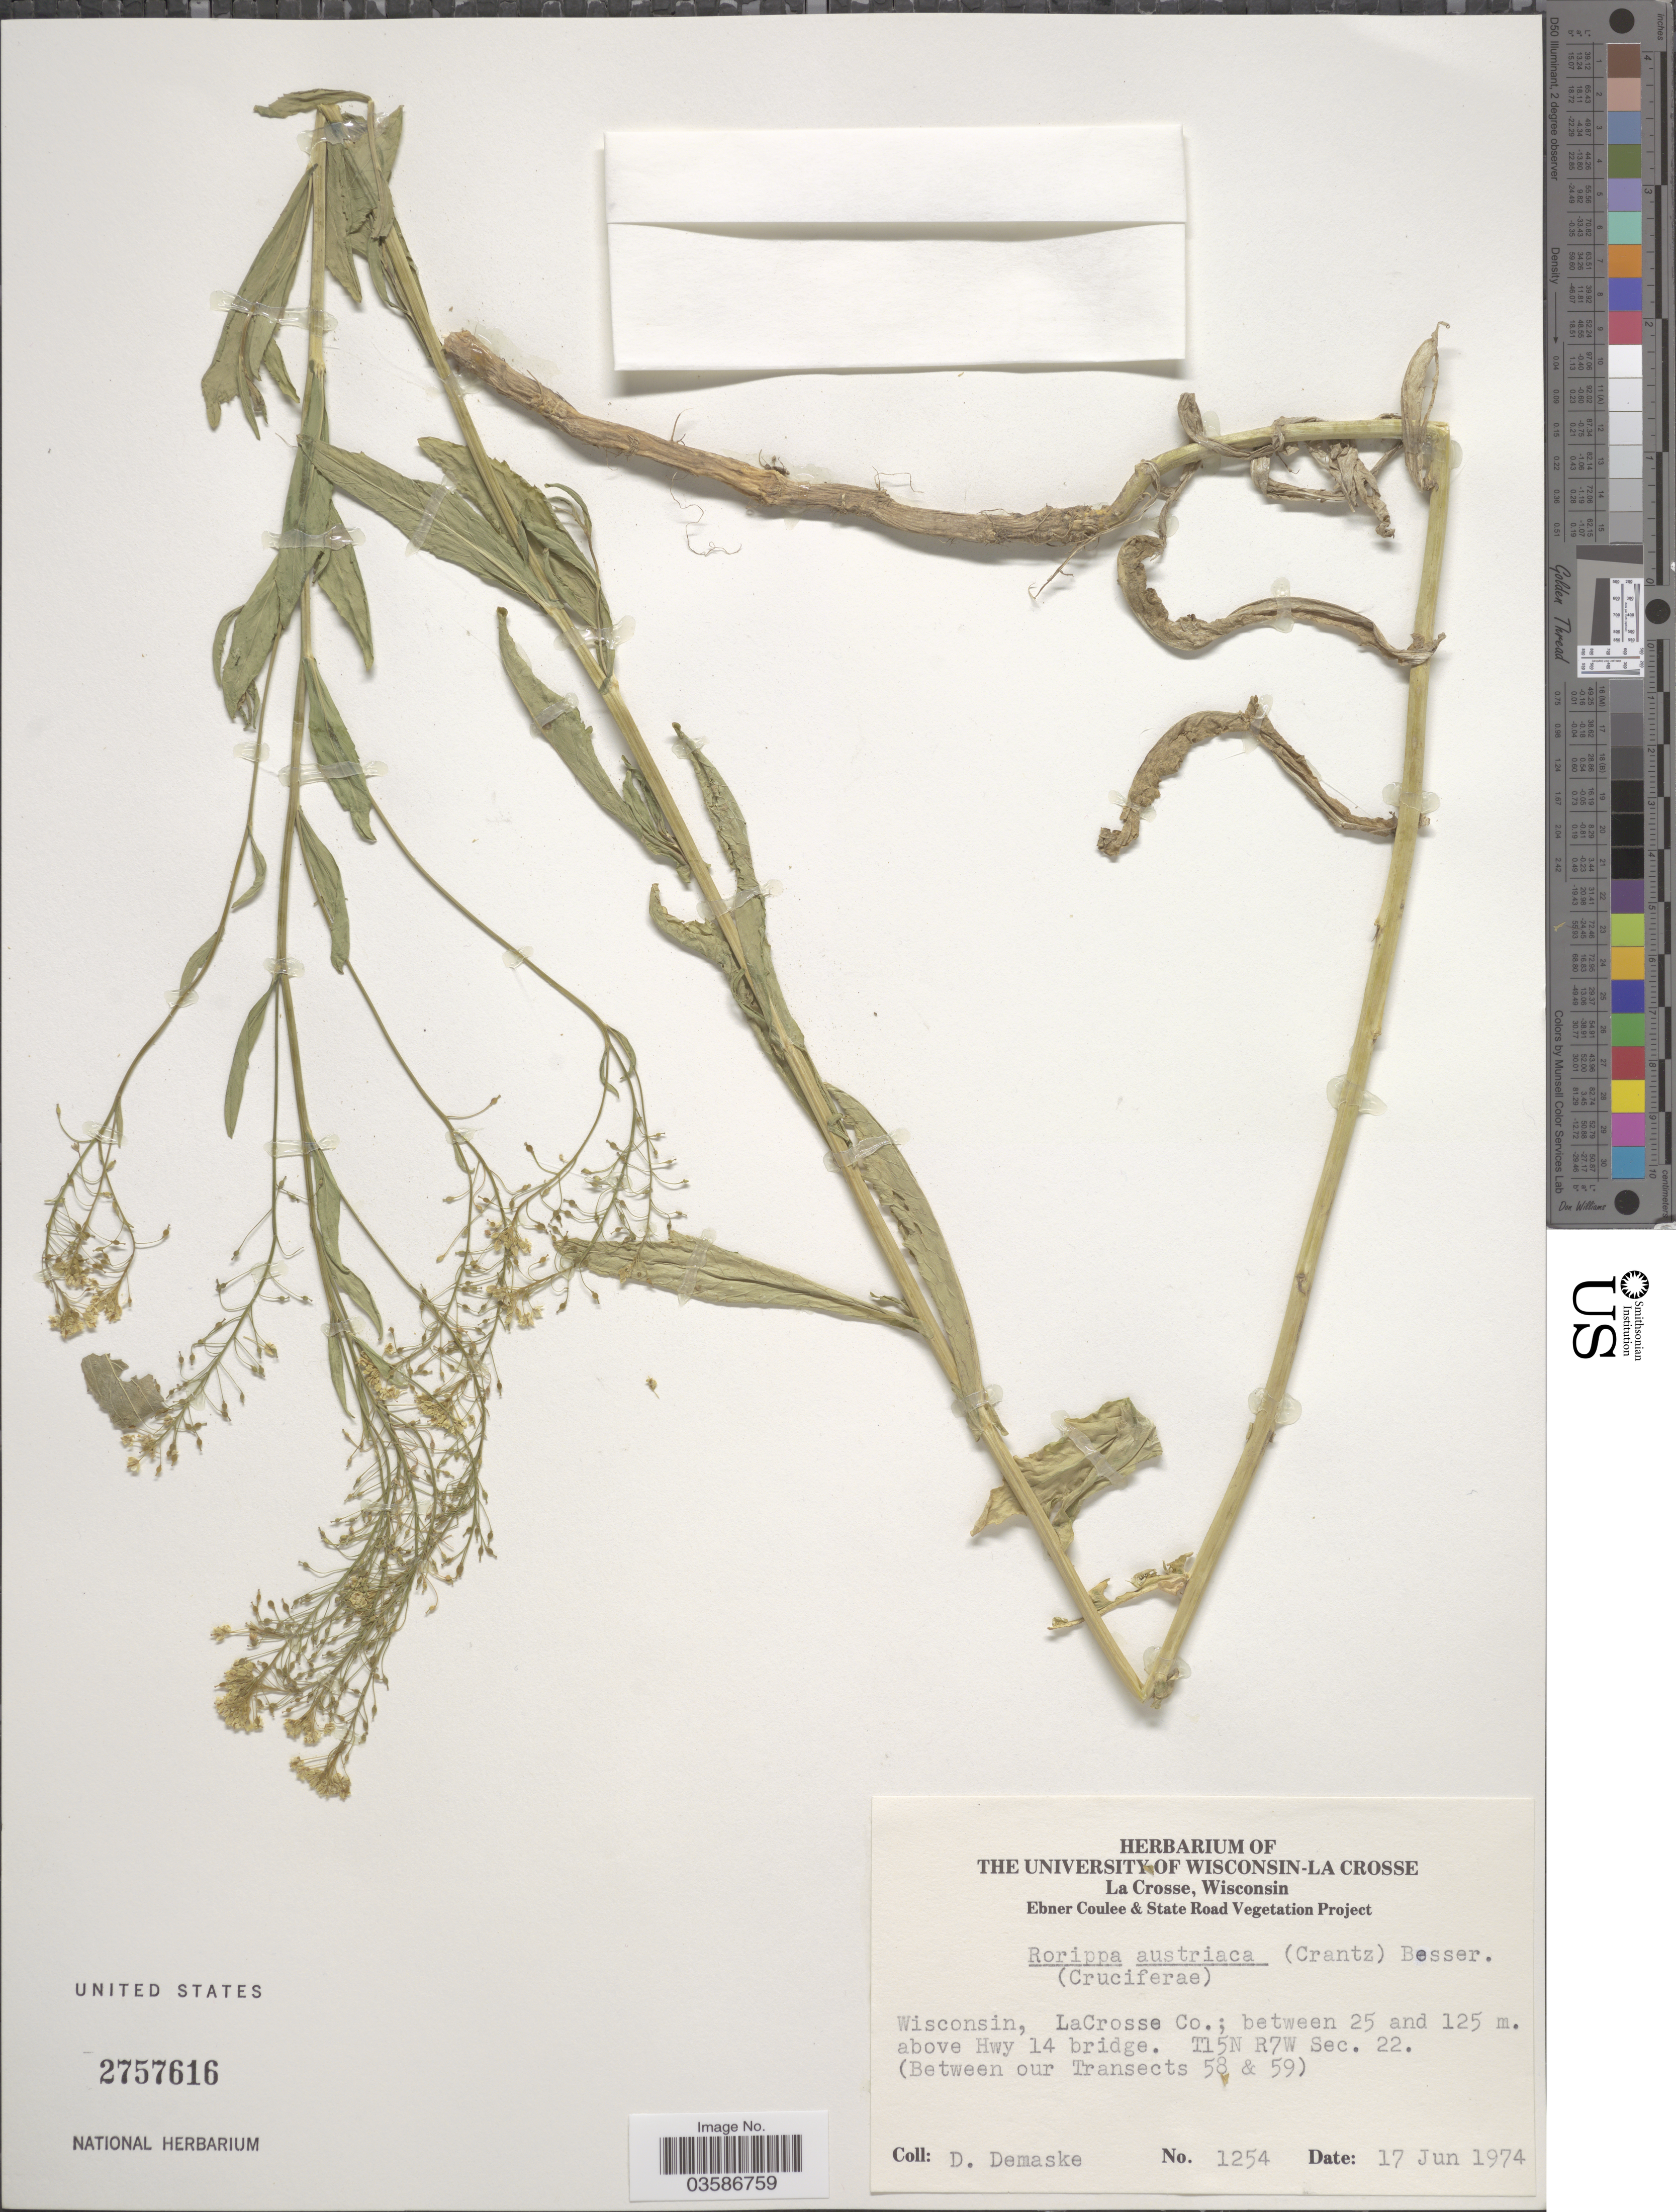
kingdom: Plantae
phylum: Tracheophyta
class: Magnoliopsida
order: Brassicales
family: Brassicaceae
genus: Rorippa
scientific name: Rorippa austriaca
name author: (Crantz) Besser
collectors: D. Demaske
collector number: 1254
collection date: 1974-06-17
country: United States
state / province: Wisconsin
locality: Ebner Coulee & State Road. LaCrosse Co.; between 25 and 125 m. above Hwy 14 bridge. T15N R7W Sec. 22. (Between our Transects 58 & 59).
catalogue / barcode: US 2757616